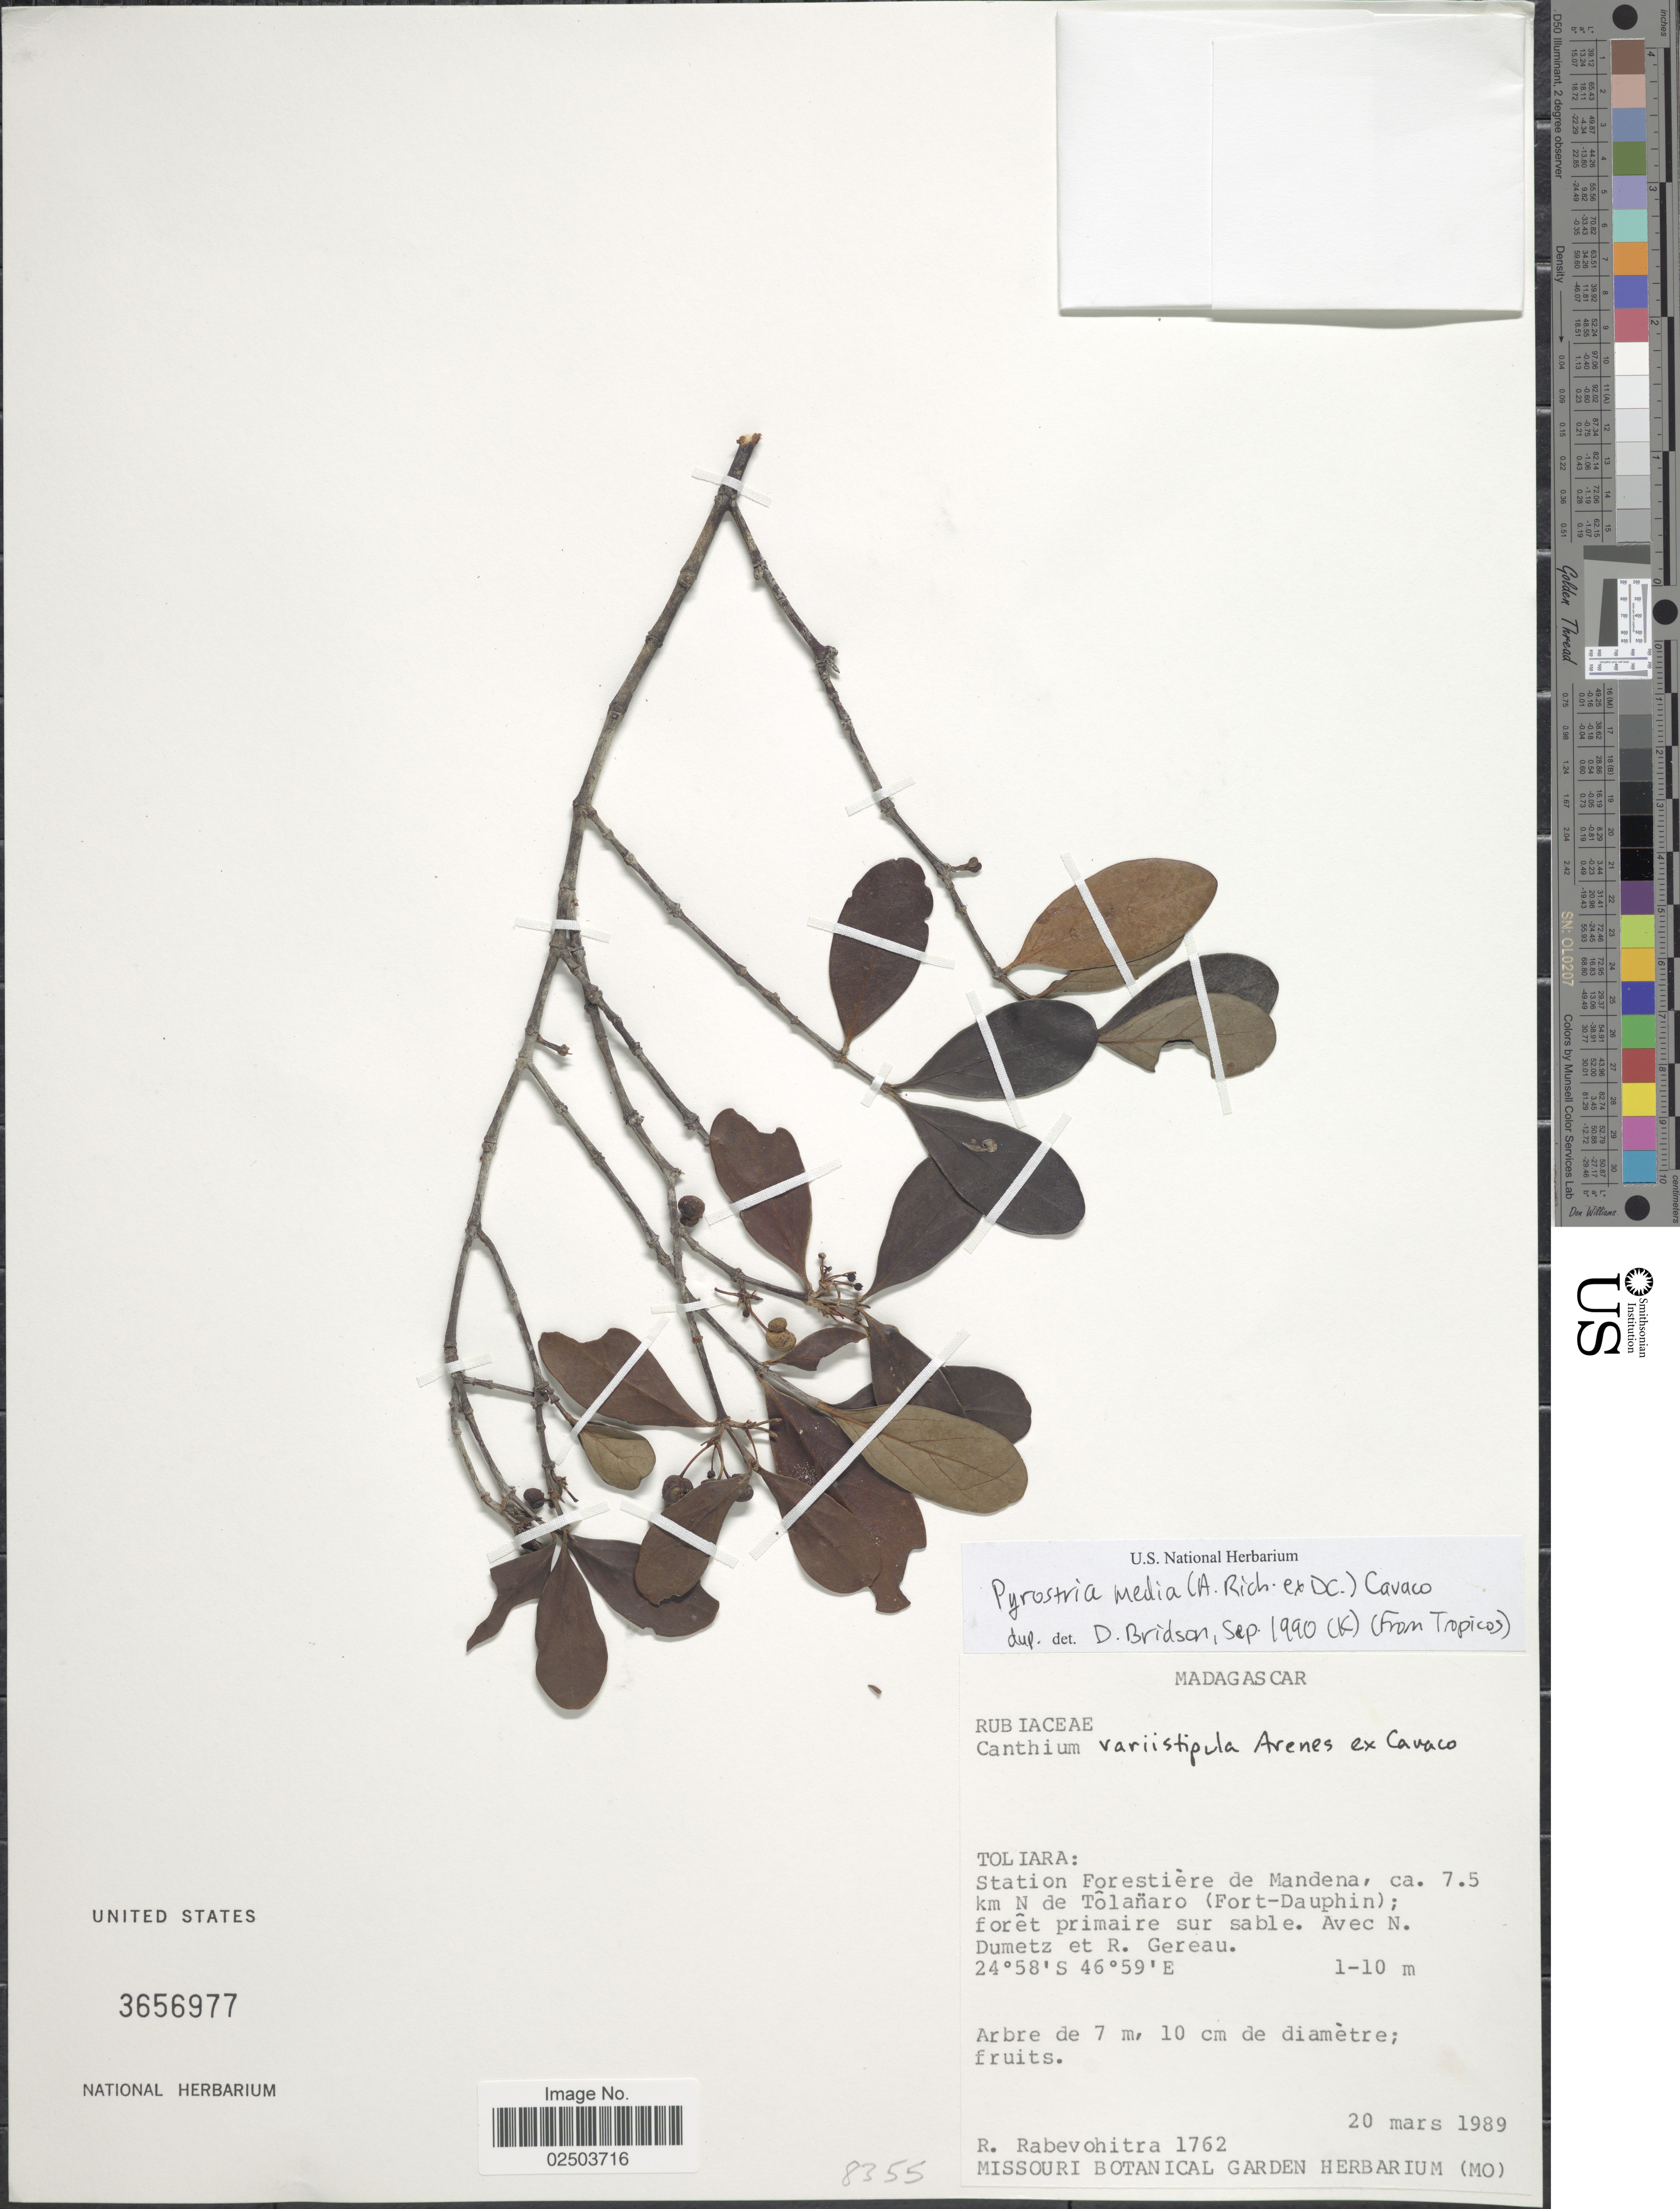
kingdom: Plantae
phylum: Tracheophyta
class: Magnoliopsida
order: Gentianales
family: Rubiaceae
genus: Pyrostria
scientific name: Pyrostria media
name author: (A. Rich.) Cavaco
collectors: R. Rabevohitra, N. Dumetz & R. Gereau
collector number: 1762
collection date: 1989-03-20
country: Madagascar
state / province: Anosy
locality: Station Forestiere de Mandena, ca. 7.5 km N de Tolanaro (Fort- Dauphin)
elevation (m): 1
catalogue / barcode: US 3656977